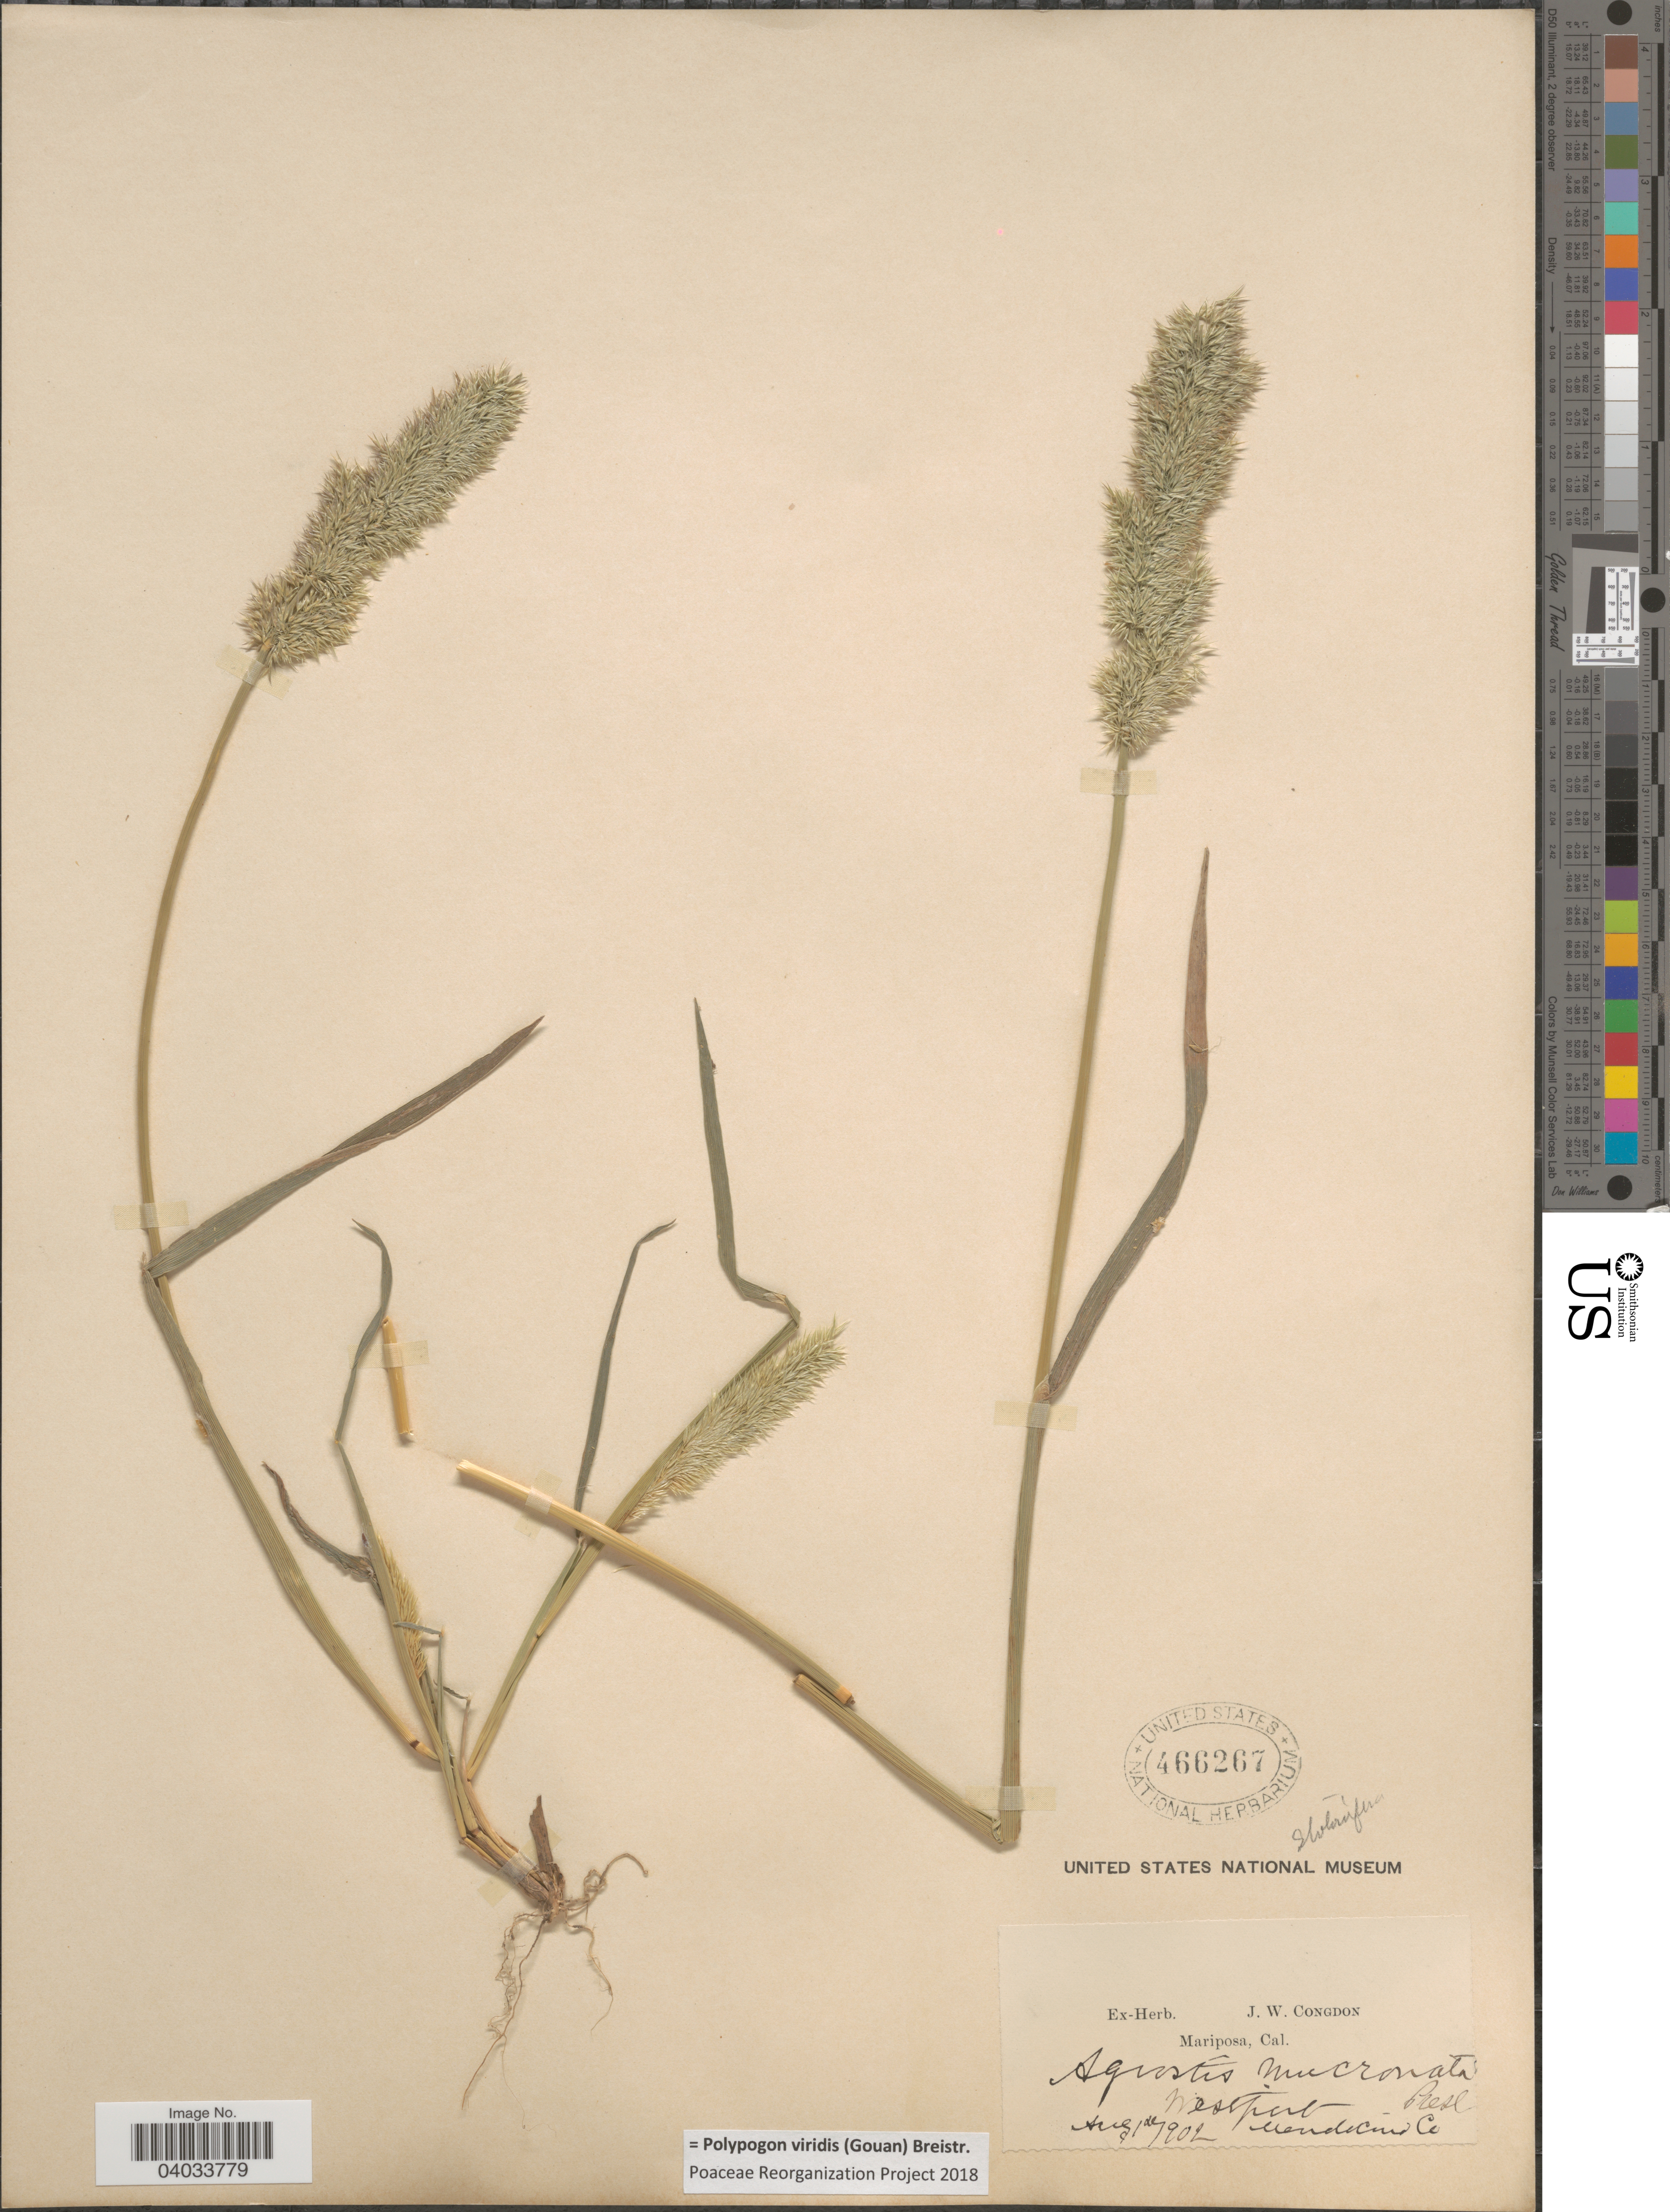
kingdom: Plantae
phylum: Tracheophyta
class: Liliopsida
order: Poales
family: Poaceae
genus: Polypogon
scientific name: Polypogon viridis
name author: (Gouan) Breistroffer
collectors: ex herb. J. W. Congdon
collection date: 1902-08-01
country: United States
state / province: California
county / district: Mendocino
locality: Westport. Mendocino Co.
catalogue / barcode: US 466267